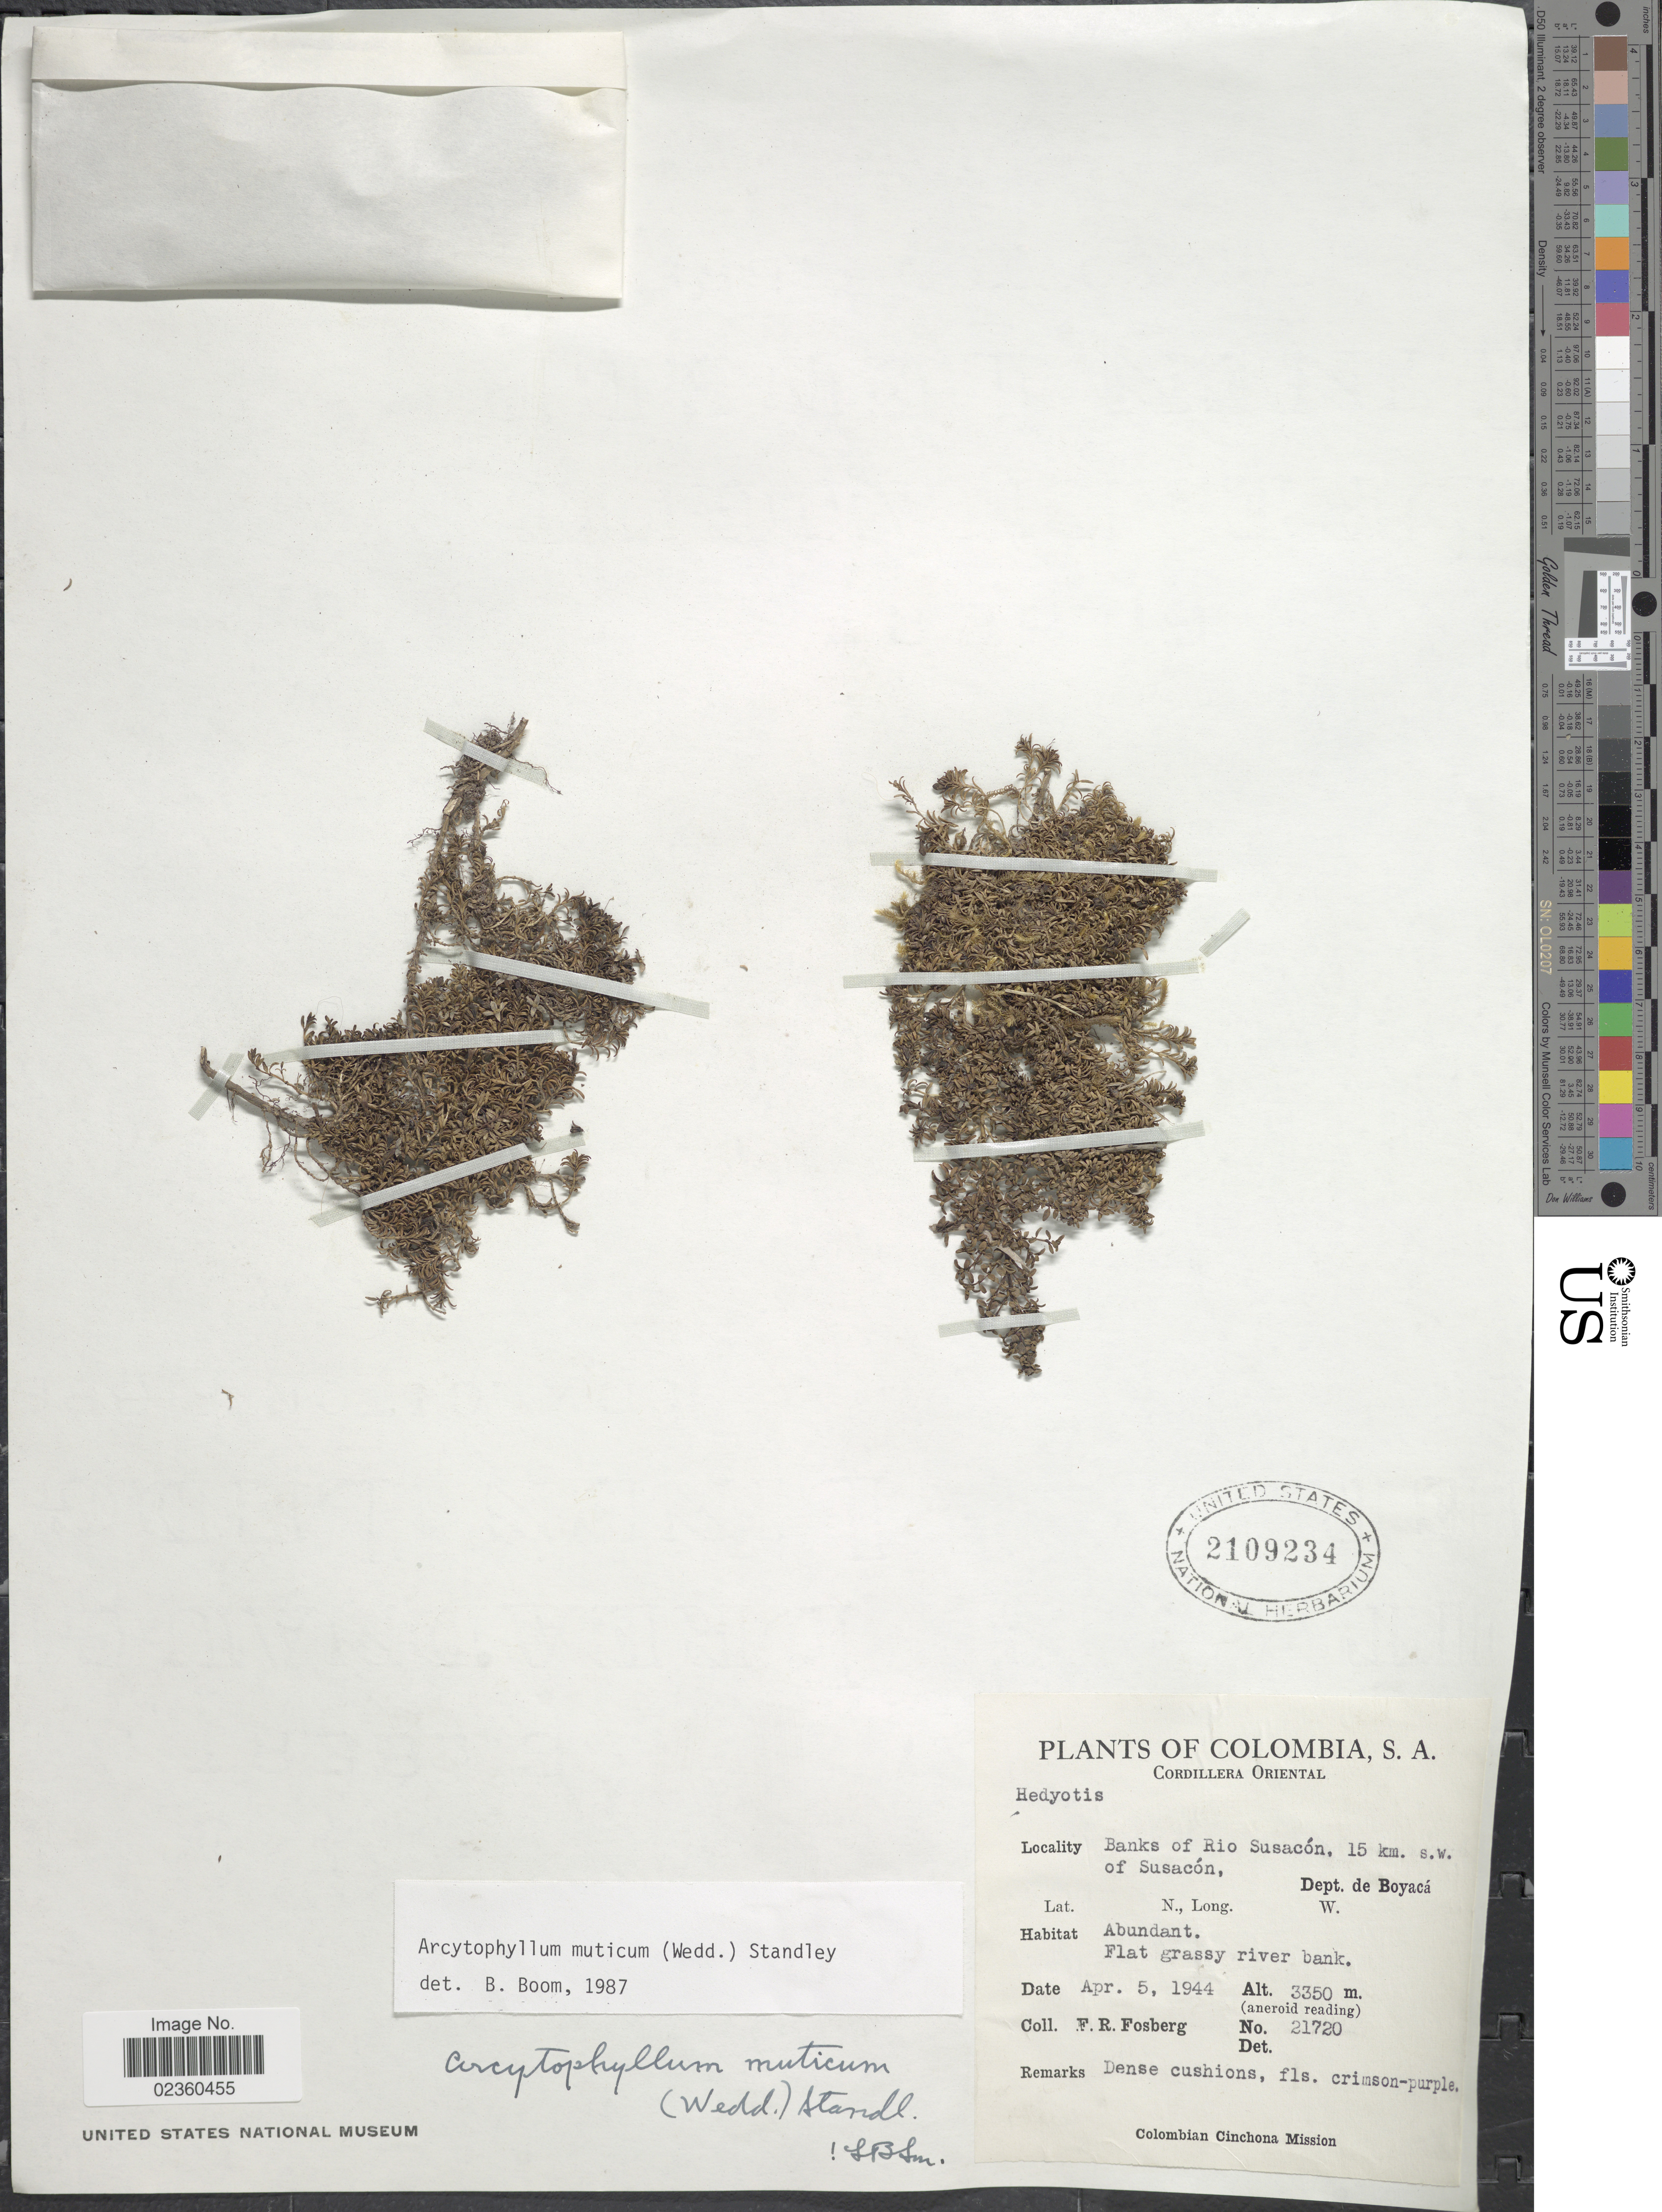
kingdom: Plantae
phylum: Tracheophyta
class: Magnoliopsida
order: Gentianales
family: Rubiaceae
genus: Arcytophyllum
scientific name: Arcytophyllum muticum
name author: (Wedd.) Standl.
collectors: F. R. Fosberg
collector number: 21720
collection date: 1944-04-05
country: Colombia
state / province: Boyacá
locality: Cordillera Oriental, Banks of Rio Susacón, 15 km. s.w. of Susacón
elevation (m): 3350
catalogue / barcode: US 2109234